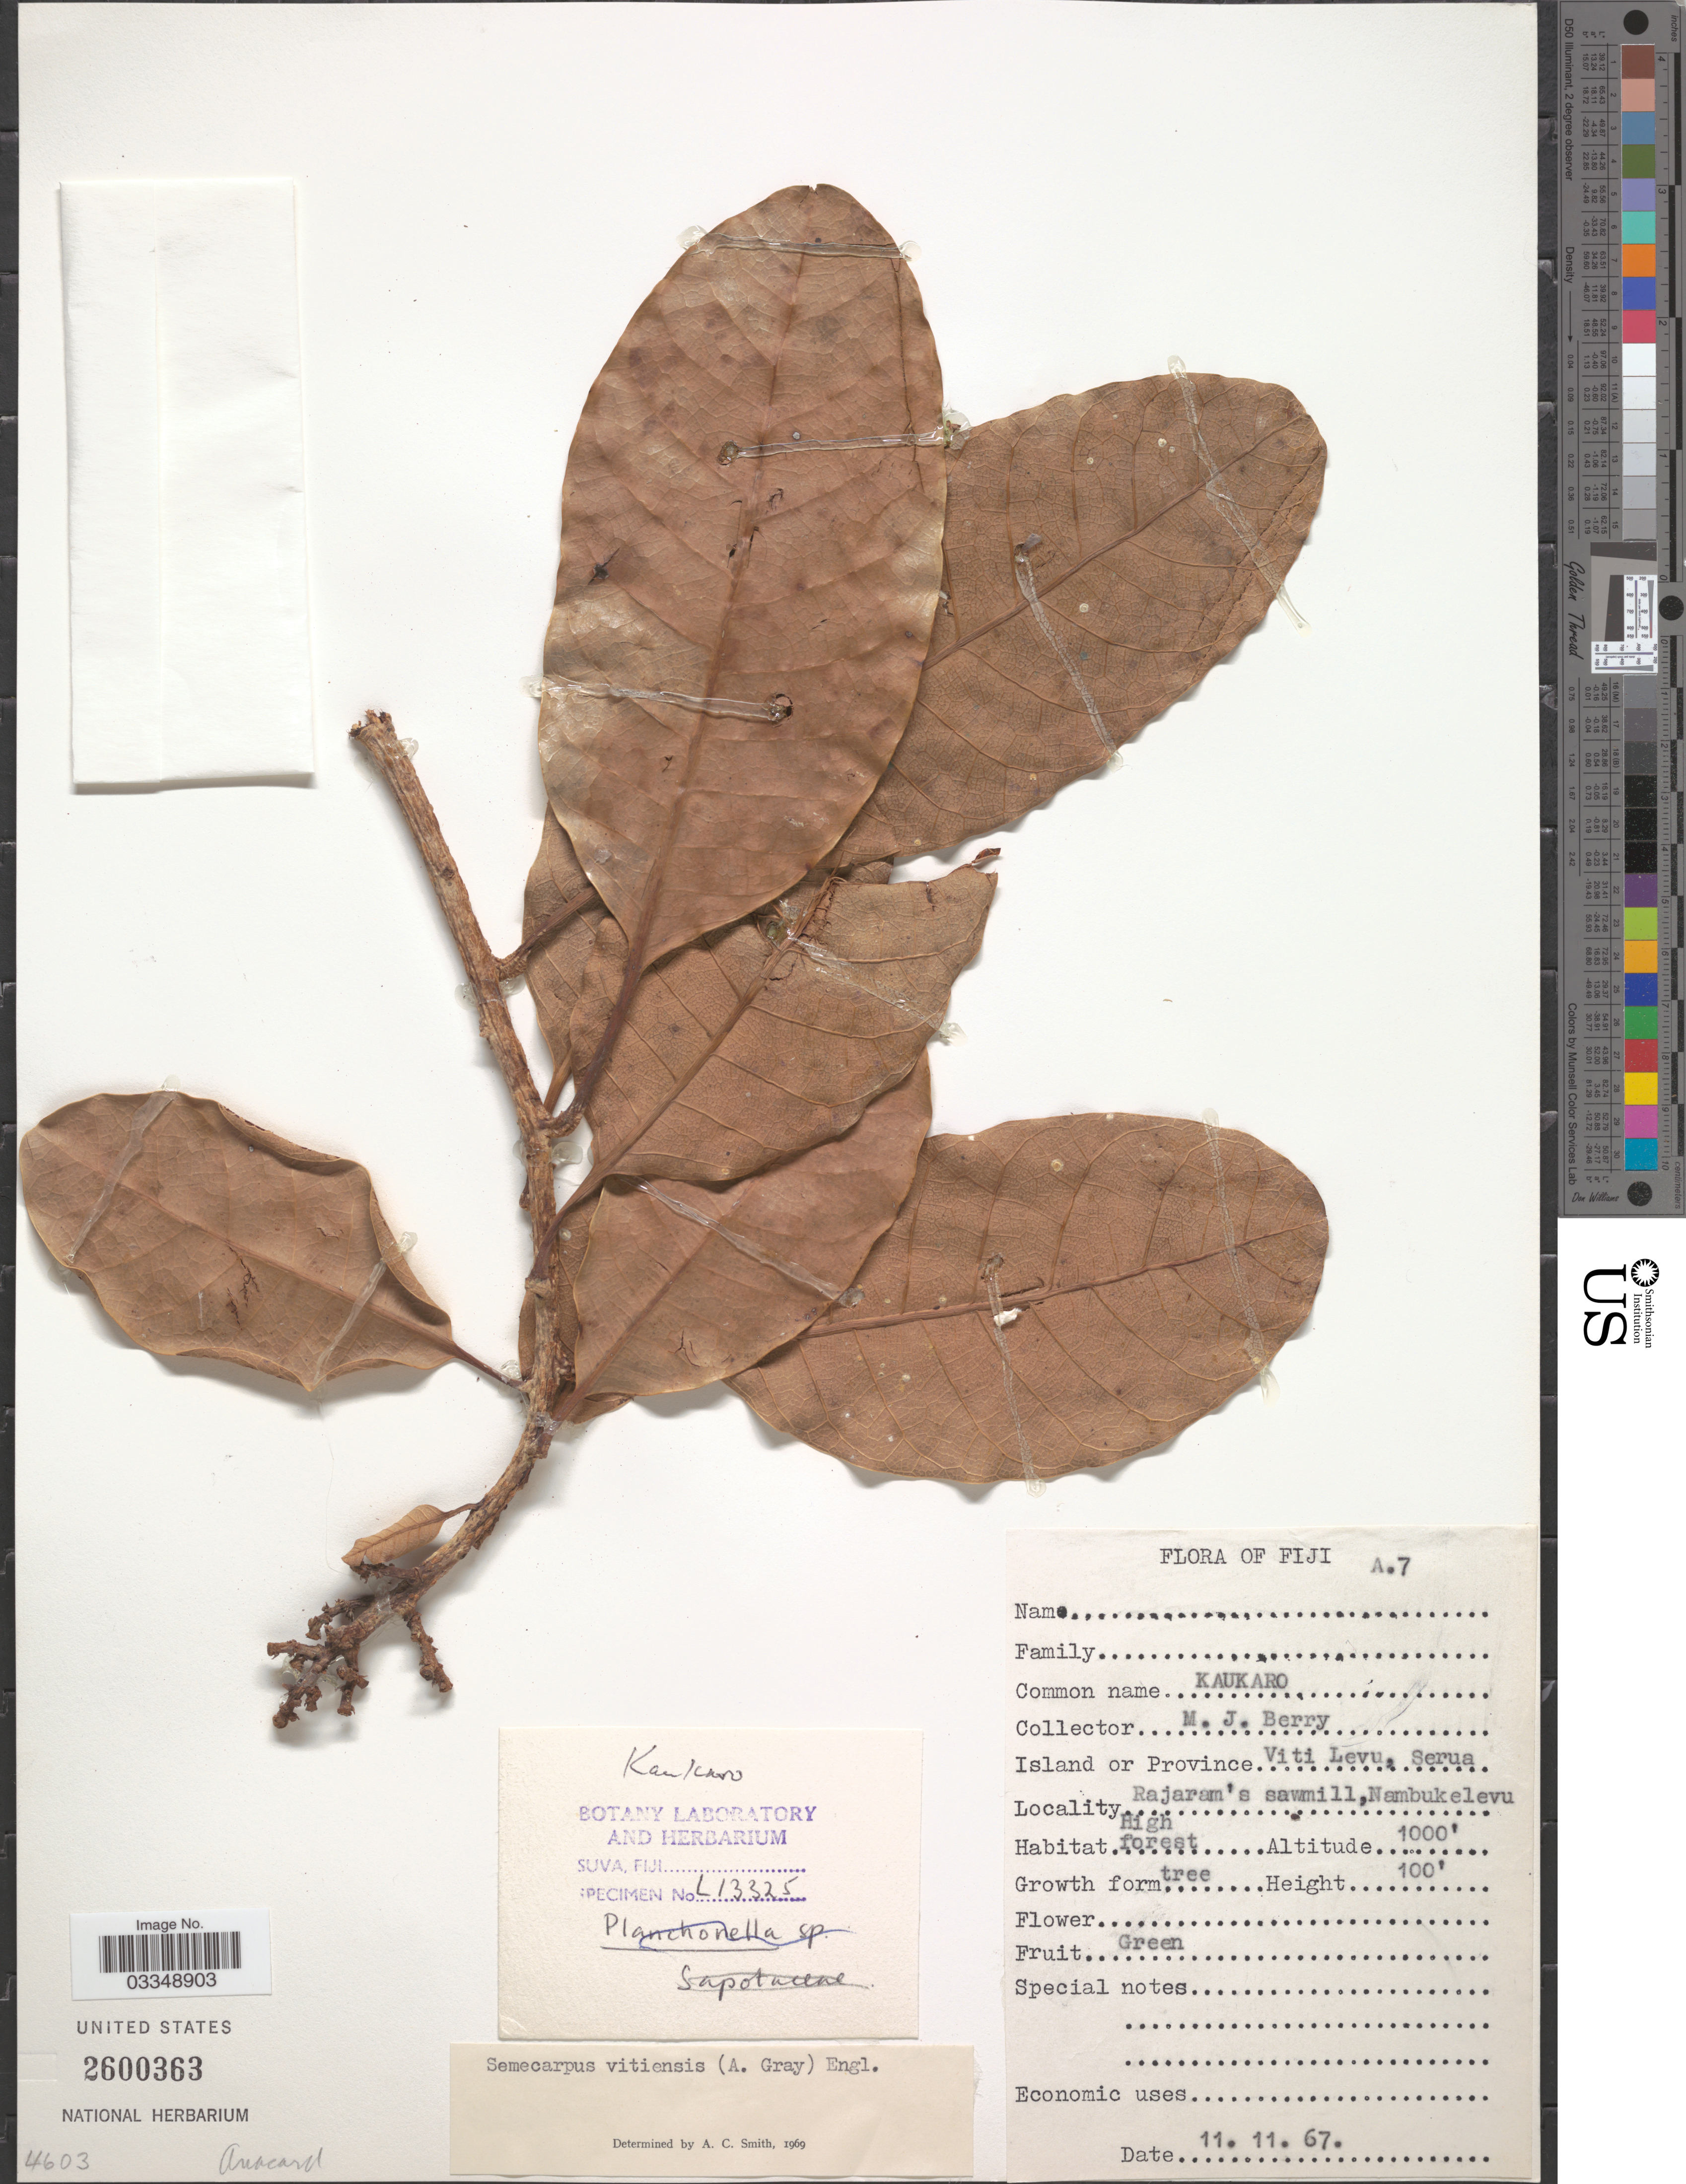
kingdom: Plantae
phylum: Tracheophyta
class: Magnoliopsida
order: Sapindales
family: Anacardiaceae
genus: Semecarpus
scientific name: Semecarpus vitiensis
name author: (A. Gray) Engl.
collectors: M. Berry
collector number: A7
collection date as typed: Transcribed d/m/y: 11/11/67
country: Fiji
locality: Island or Province Viti Levu, Serua Rajaram's sawmill, Nambukelevu.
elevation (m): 305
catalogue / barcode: US 2600363